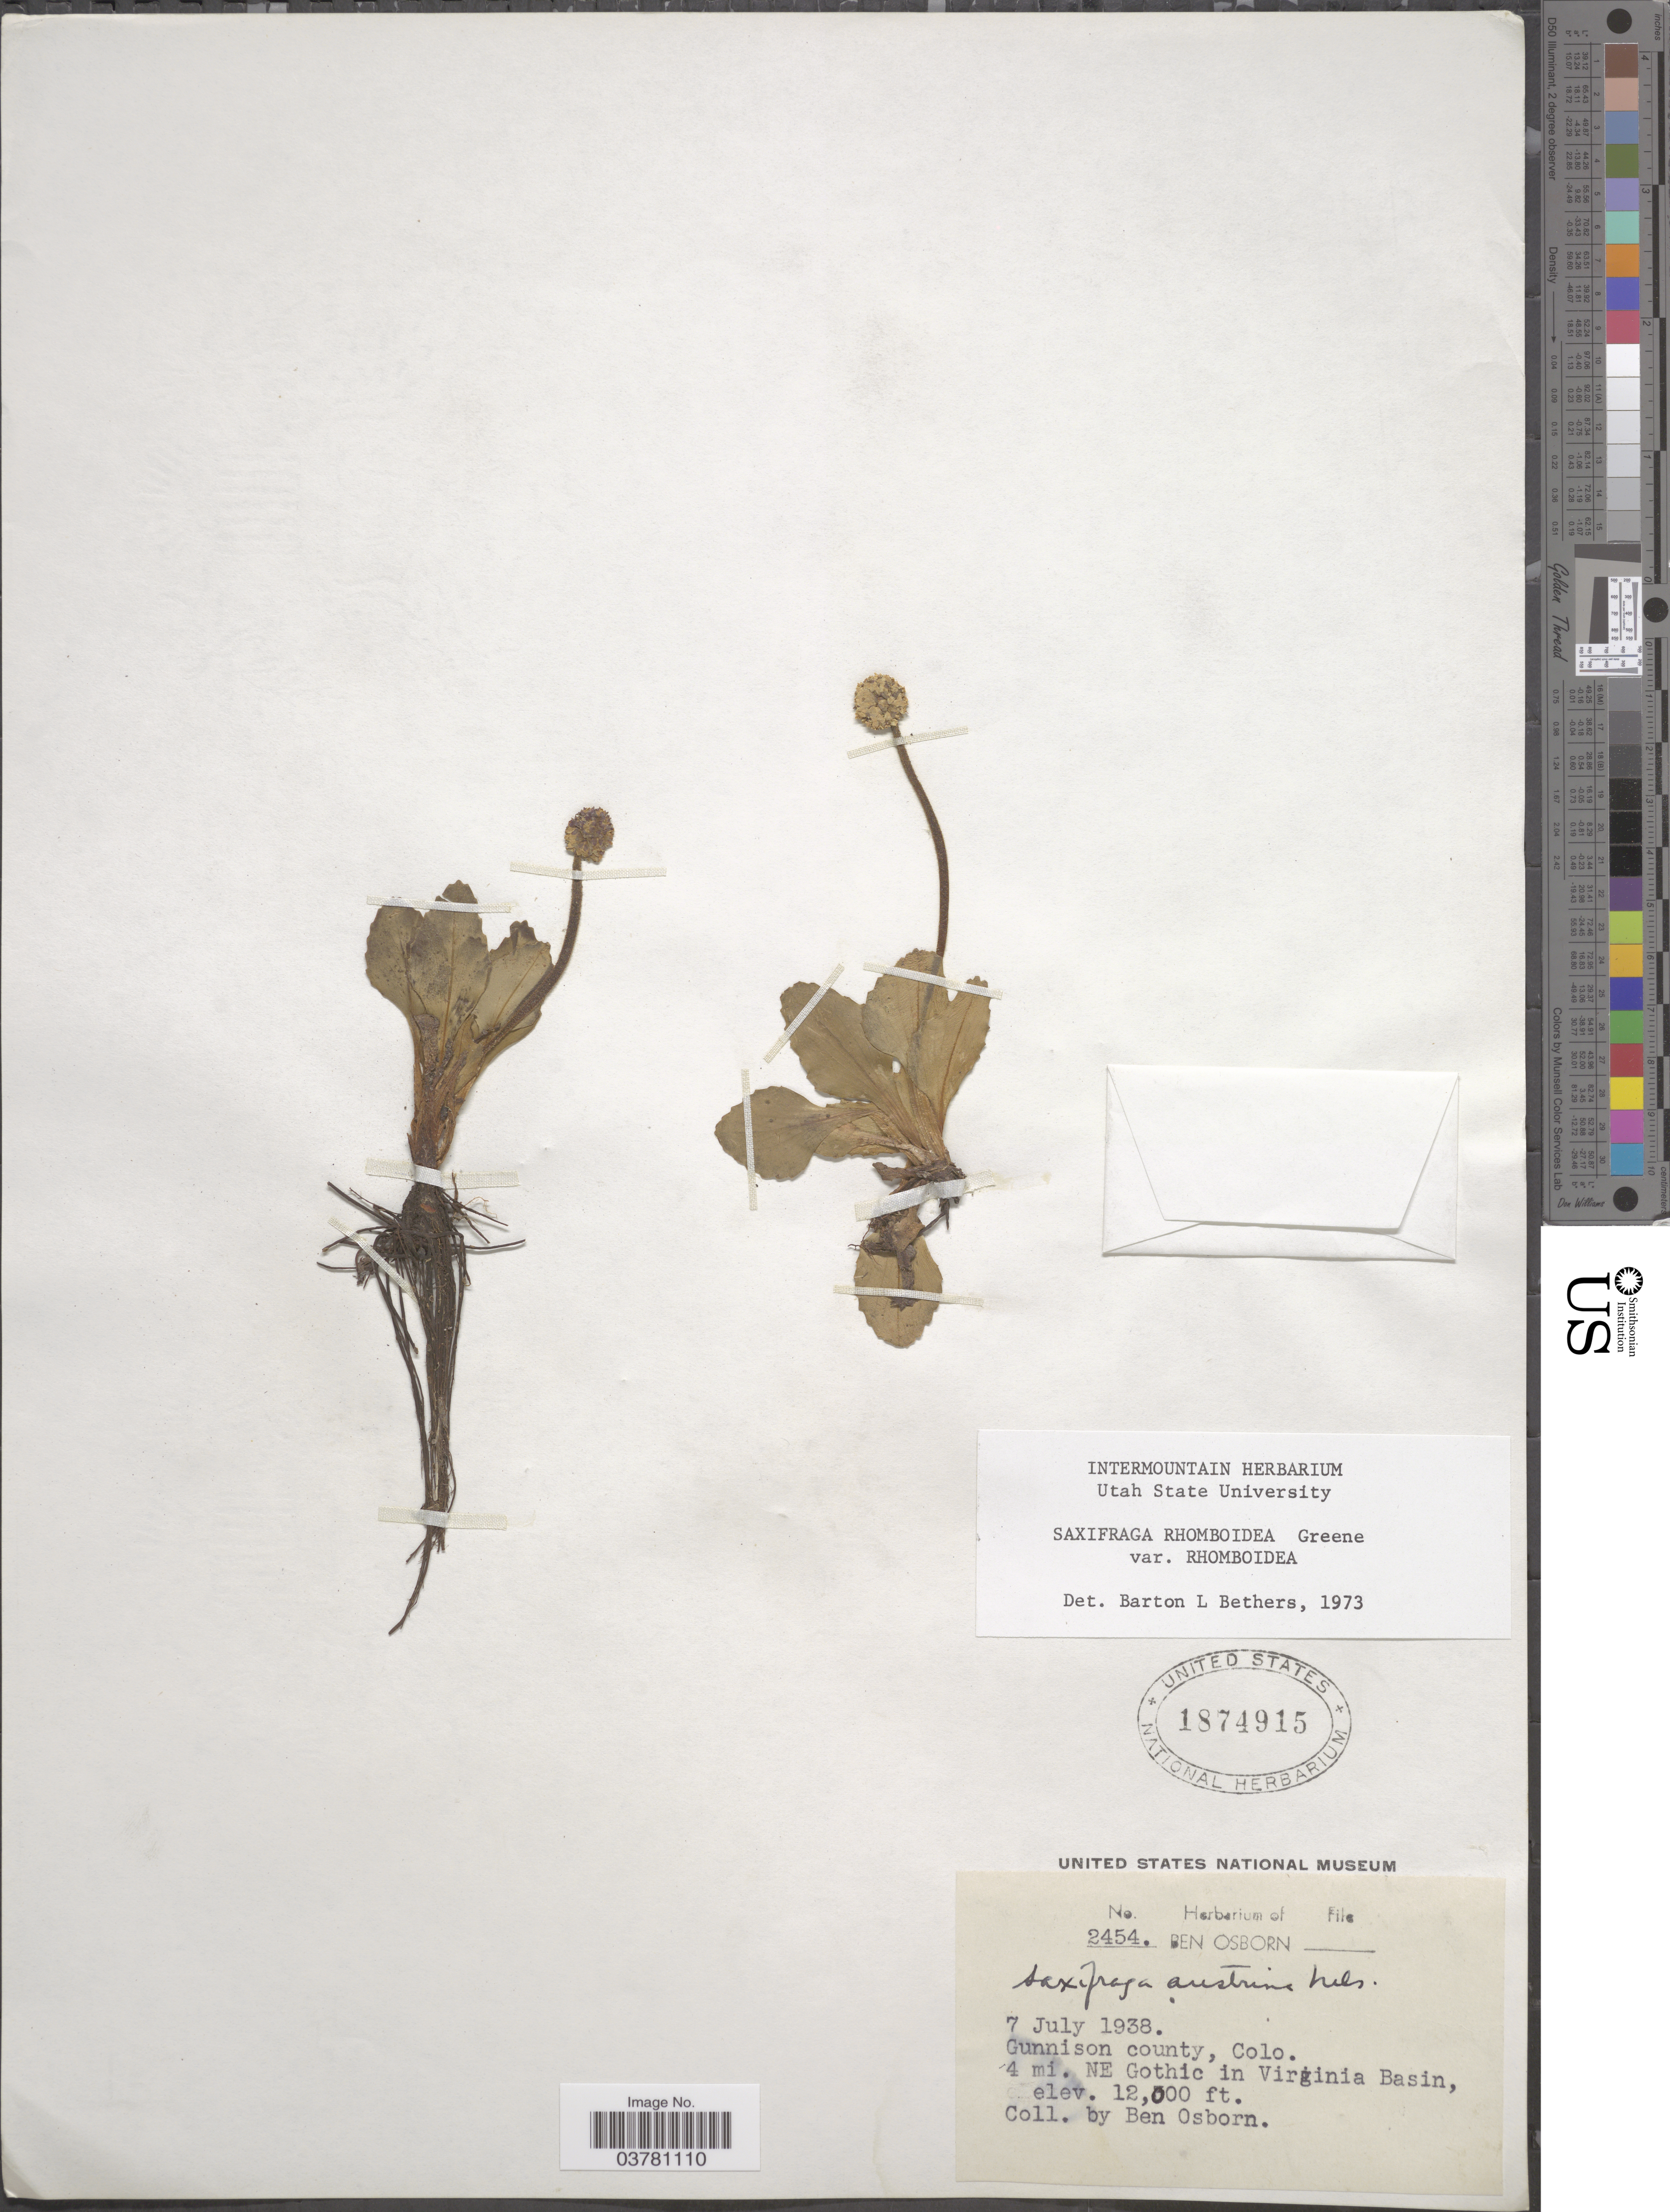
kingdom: Plantae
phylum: Tracheophyta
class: Magnoliopsida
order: Saxifragales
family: Saxifragaceae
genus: Micranthes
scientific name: Micranthes rhomboidea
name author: (Greene) Small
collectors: B. Osborn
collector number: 2454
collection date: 1938-07-07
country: United States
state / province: Colorado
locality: Gunnison county. 34 mi. NE Gothic in Virginia Basin.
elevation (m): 3658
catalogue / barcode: US 1874915